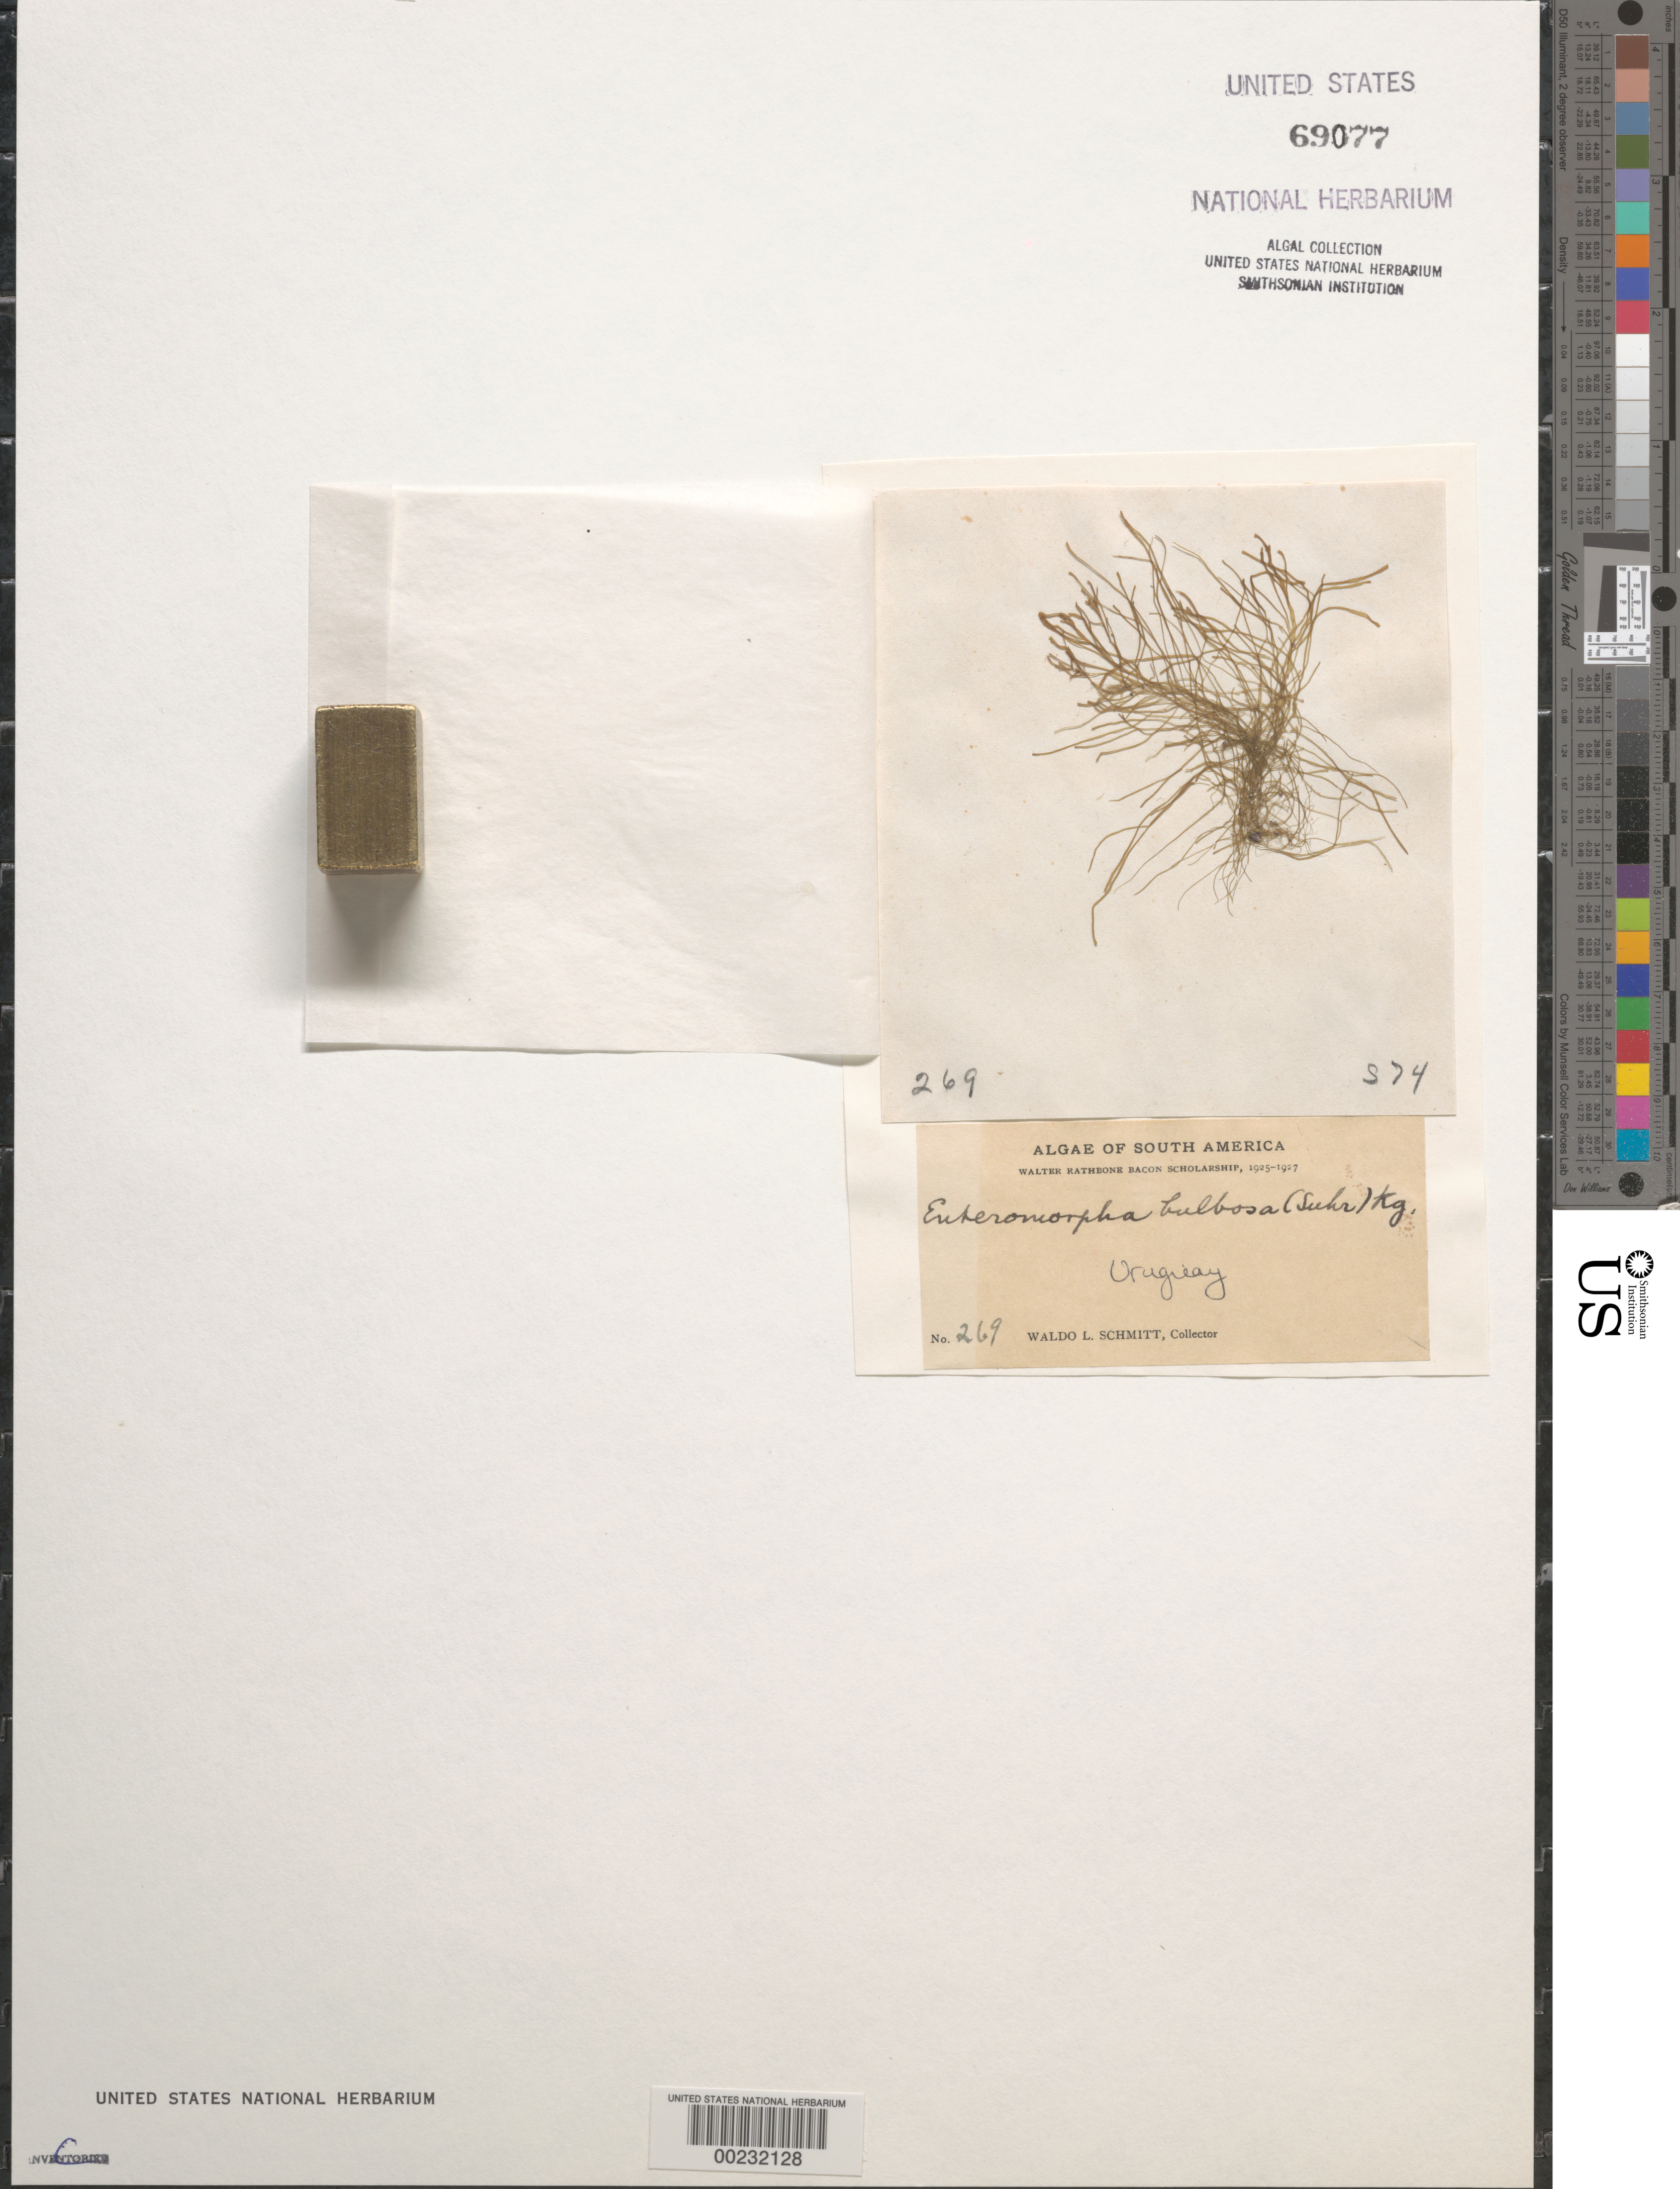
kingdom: Plantae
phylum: Chlorophyta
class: Ulvophyceae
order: Ulvales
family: Ulvaceae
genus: Ulva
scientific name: Ulva hookeriana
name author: (Kützing) H.S. Hayden et al.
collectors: W. L. Schmitt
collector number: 269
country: Uruguay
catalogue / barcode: US 69077